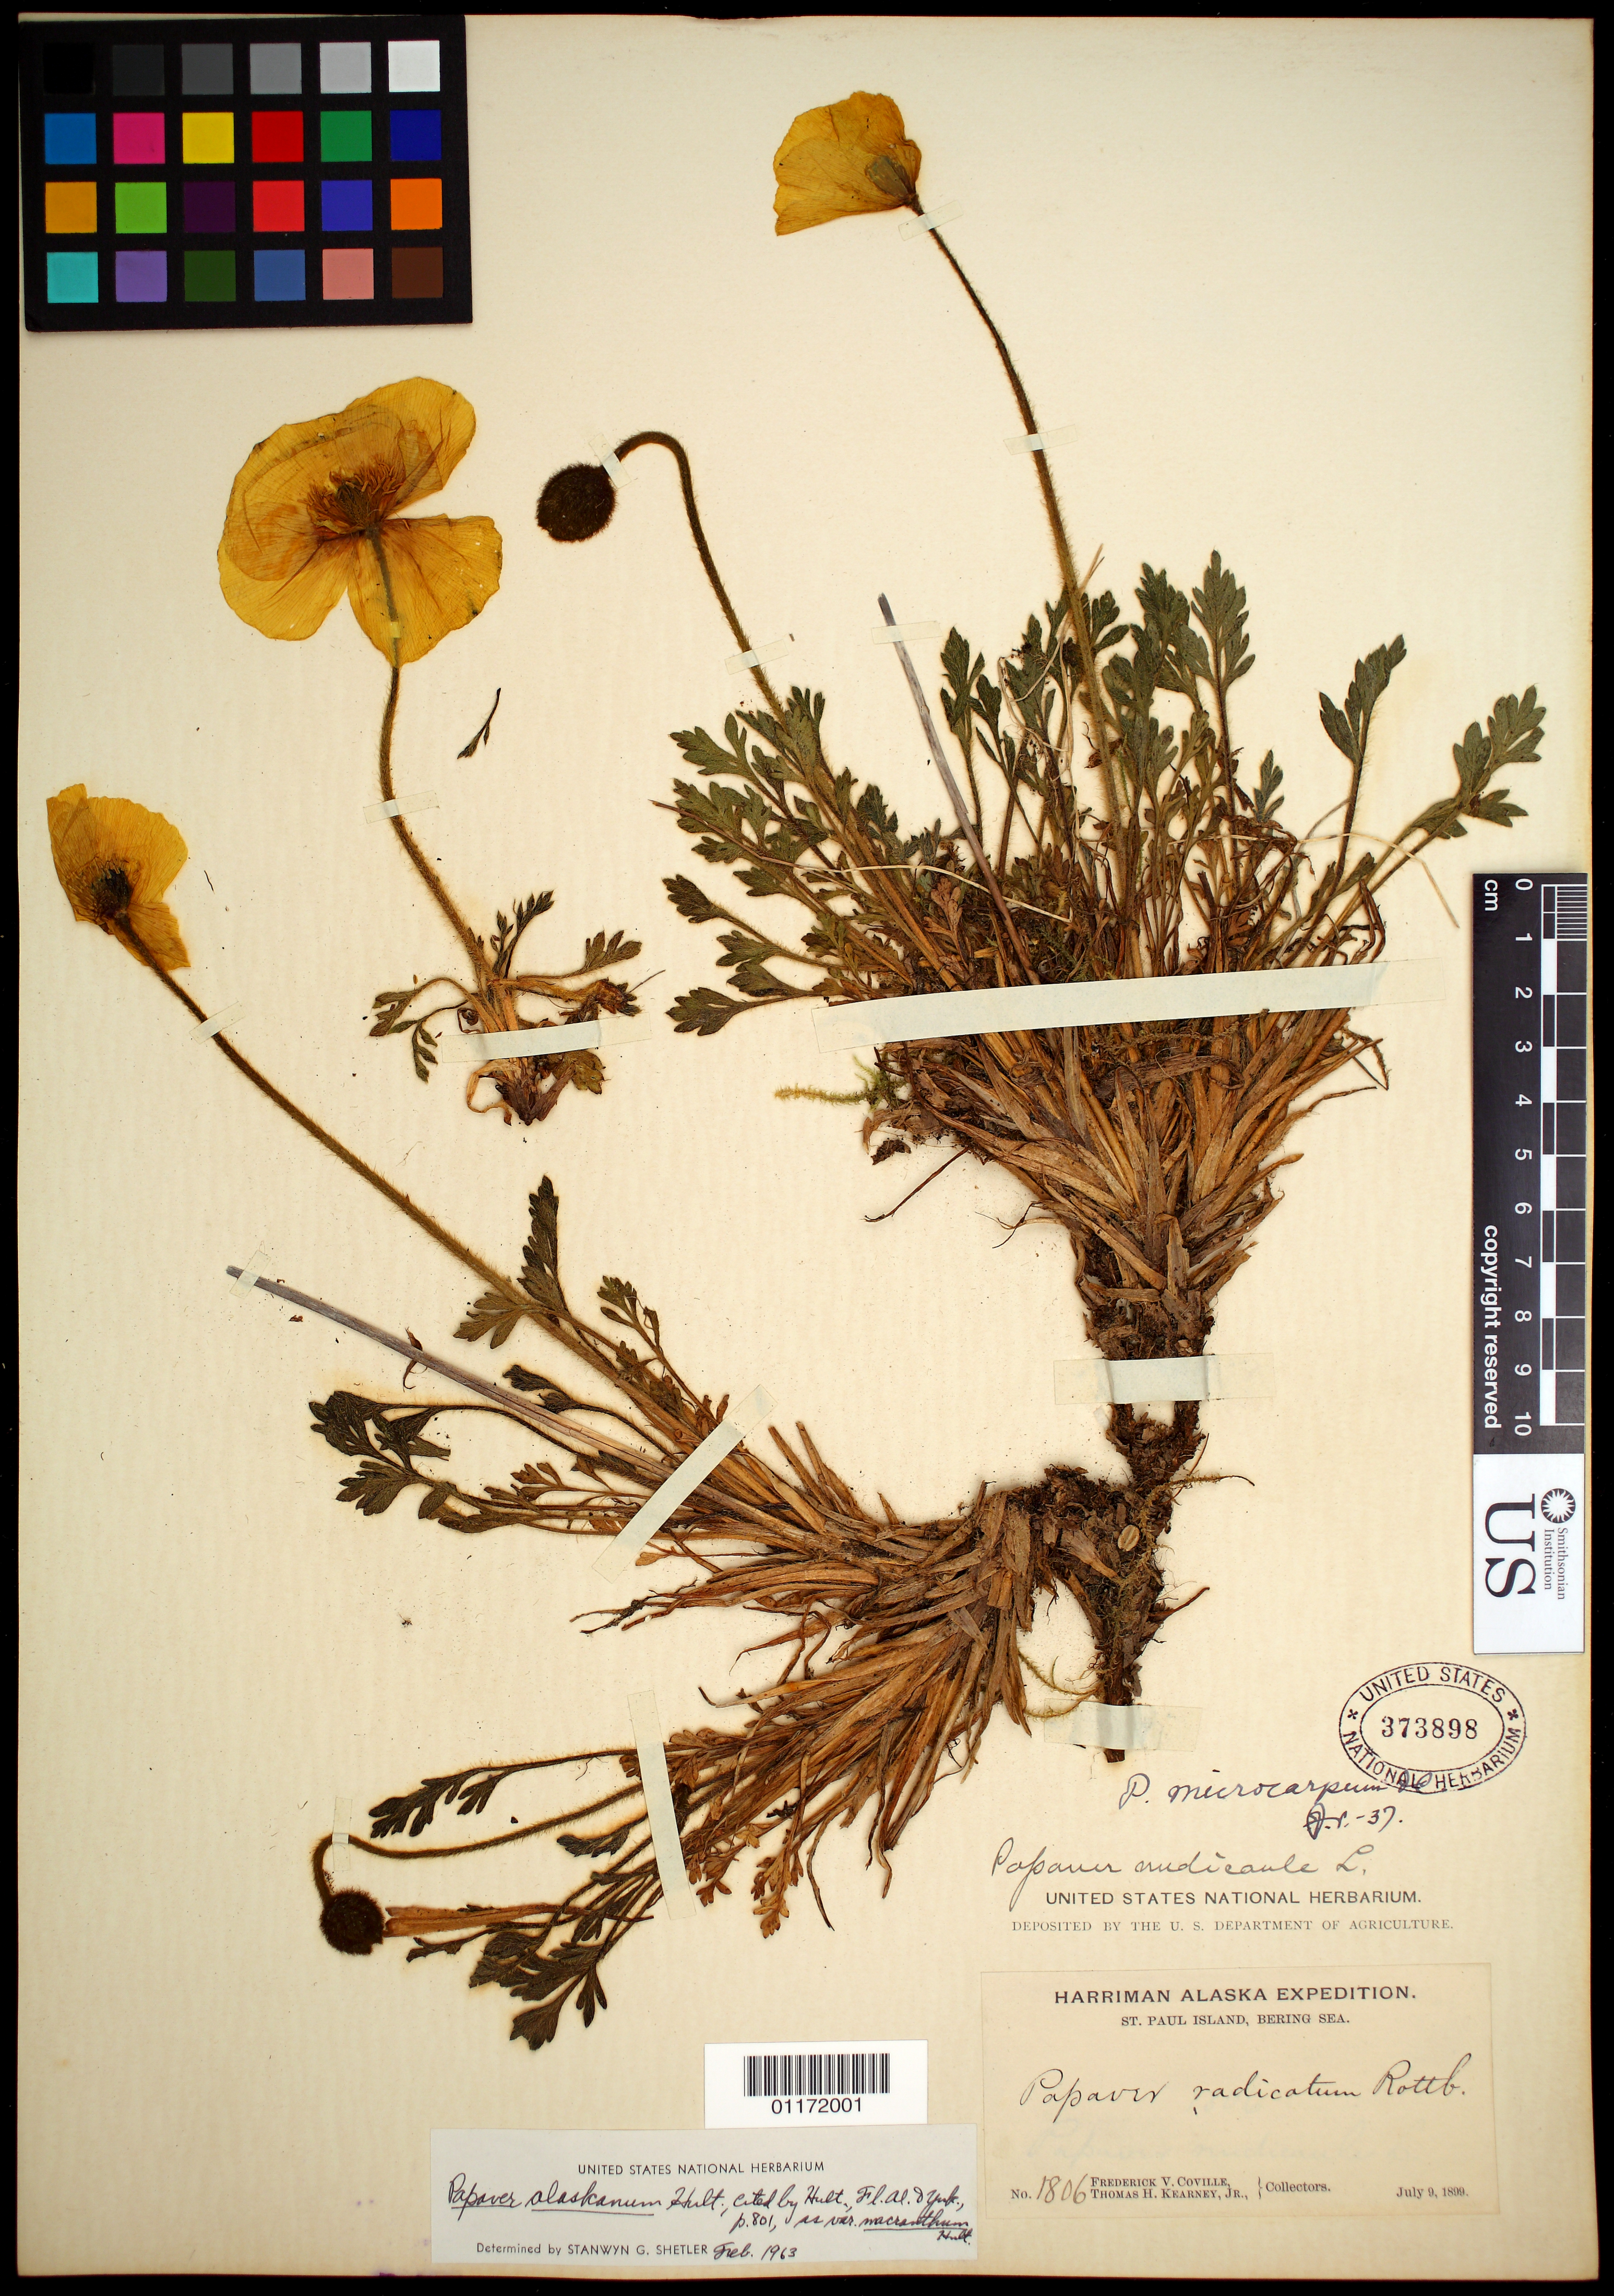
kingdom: Plantae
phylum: Tracheophyta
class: Magnoliopsida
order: Ranunculales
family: Papaveraceae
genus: Papaver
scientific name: Papaver alaskanum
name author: Hultén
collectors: F. V. Coville & T. H. Kearney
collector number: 1806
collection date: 1899-07-09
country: United States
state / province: Alaska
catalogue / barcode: US 373898